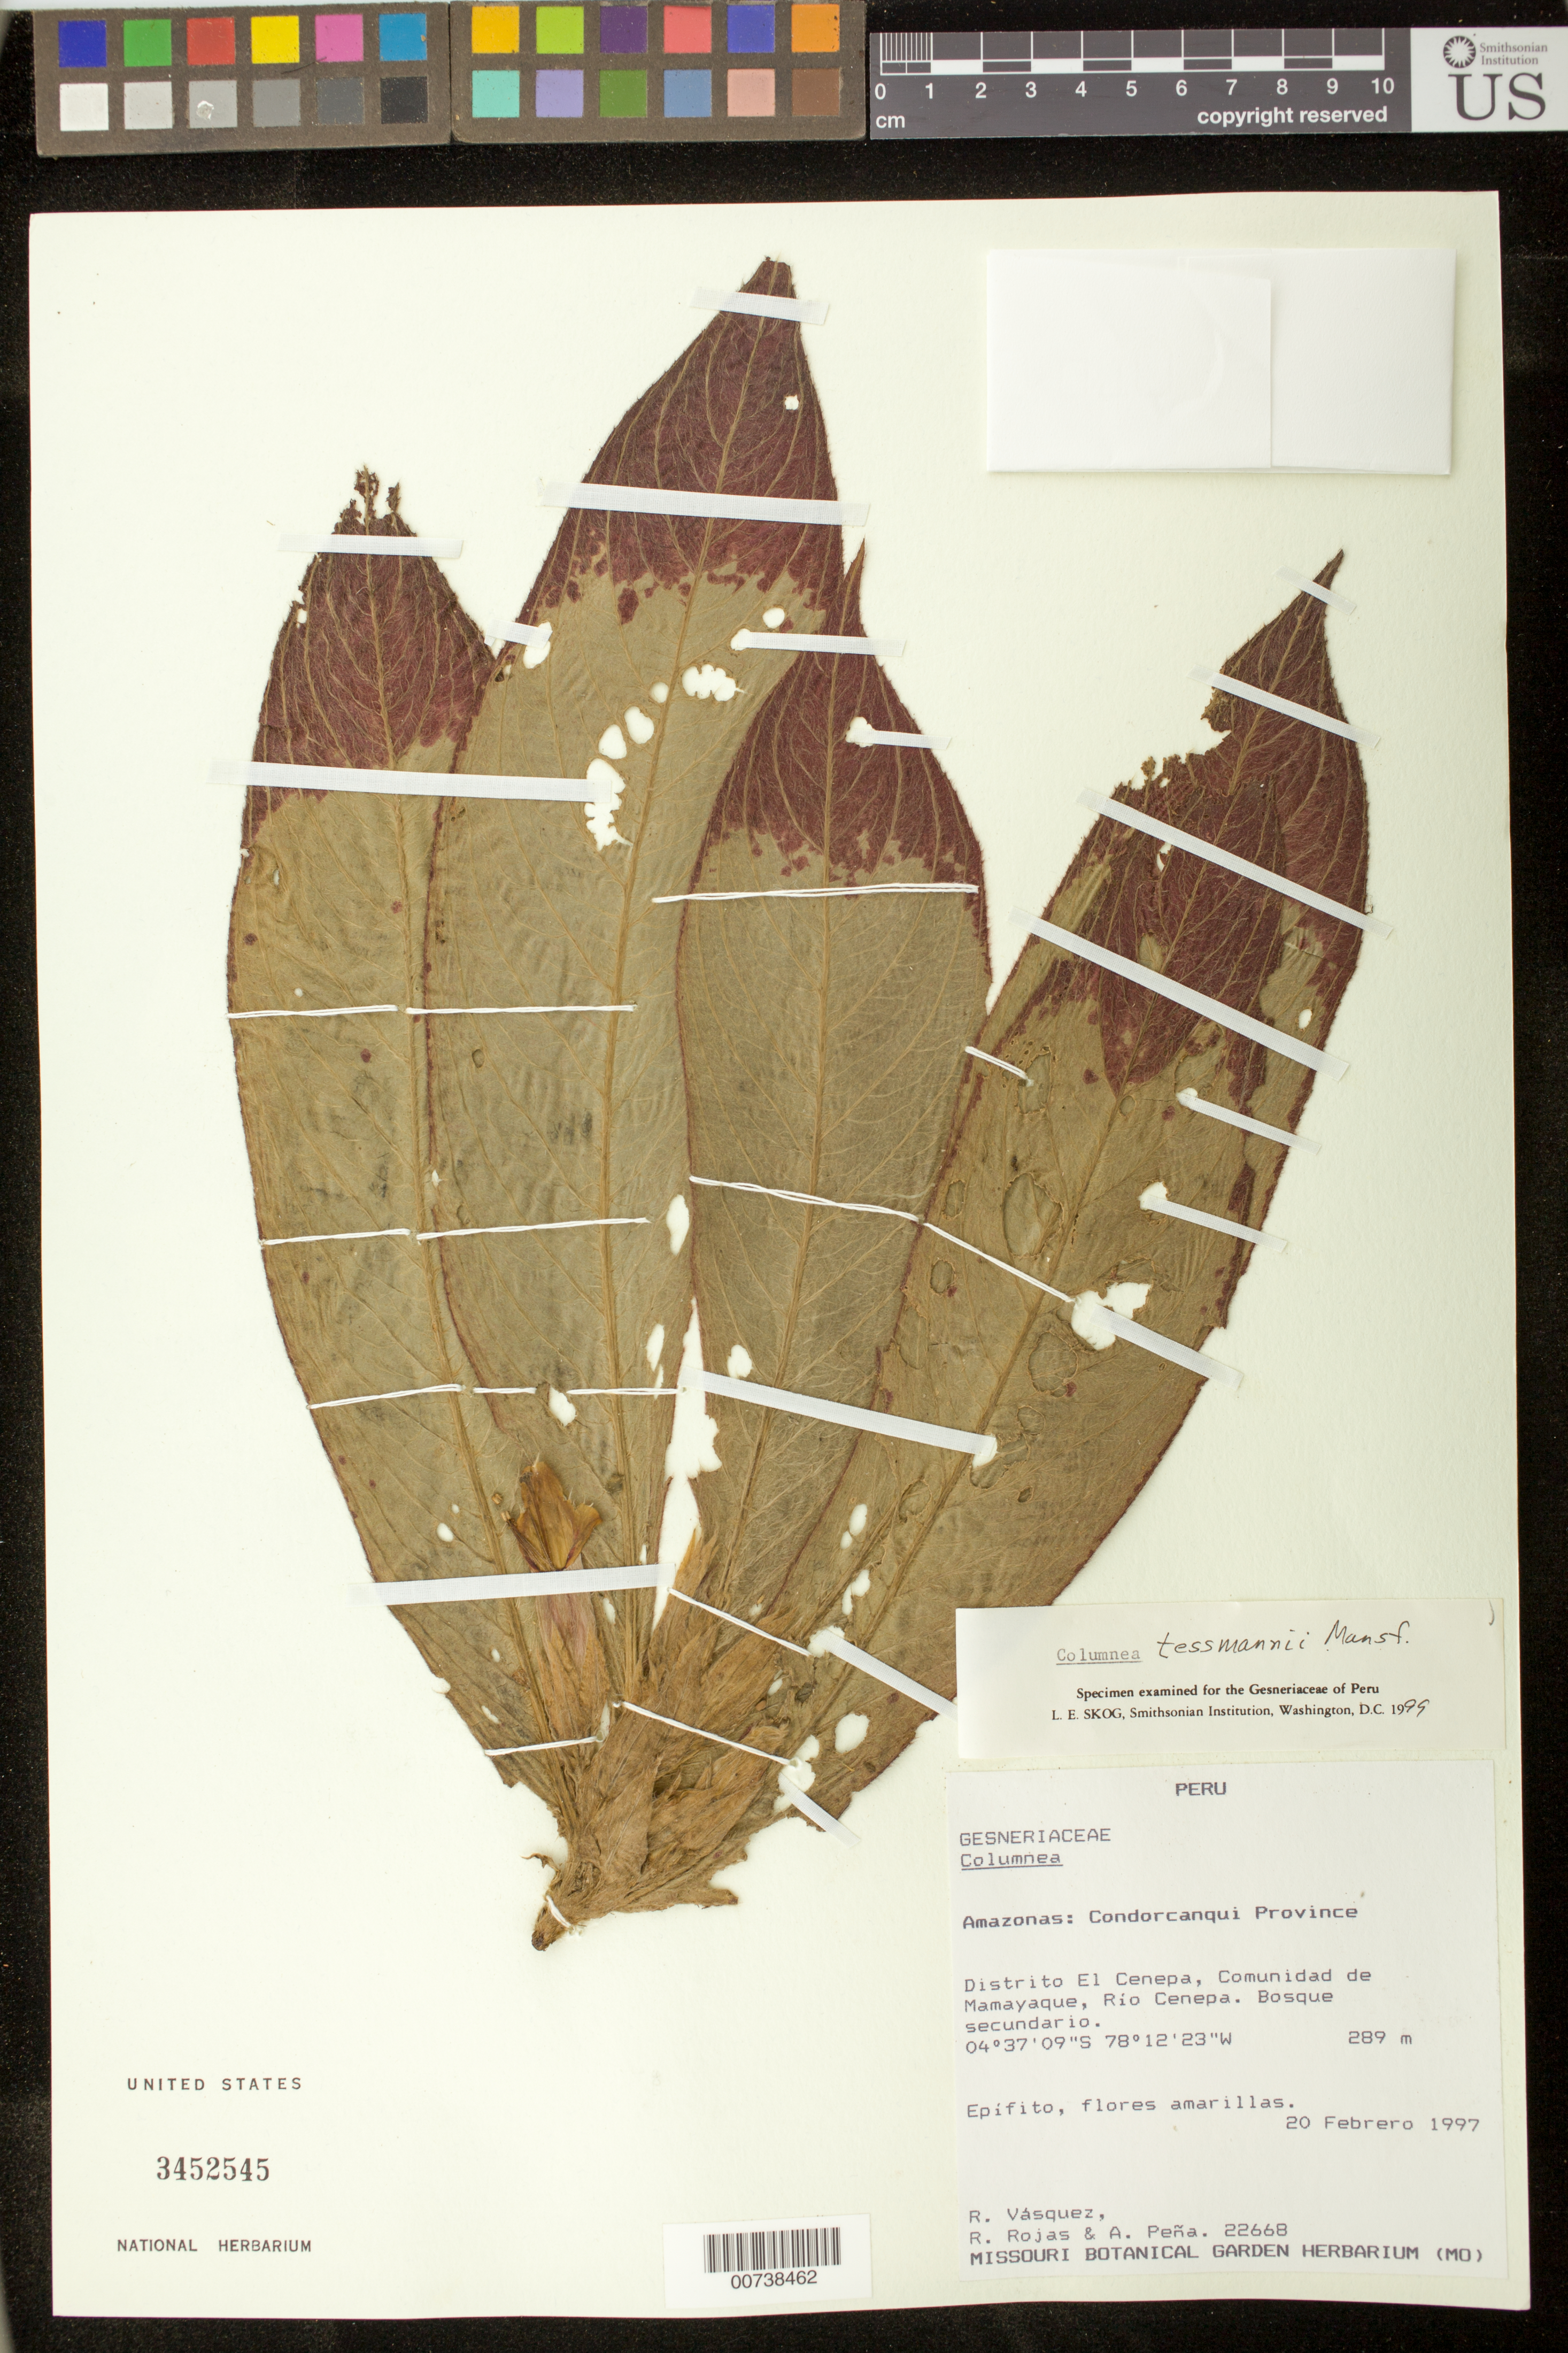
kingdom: Plantae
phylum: Tracheophyta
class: Magnoliopsida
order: Lamiales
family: Gesneriaceae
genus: Columnea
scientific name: Columnea tessmannii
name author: Mansf.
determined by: Skog, Laurence E.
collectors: R. Vásquez, R. Rojas & A. Peña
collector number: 22668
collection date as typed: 20 Feb 1997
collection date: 1997-02-20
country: Peru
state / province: Amazonas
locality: Amazonas: Condorcanqui Province. Distrito El Cenepa, comunidad de Mamayaque, Rio Cenepa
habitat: Bosque secundario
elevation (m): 289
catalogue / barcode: US 3452545